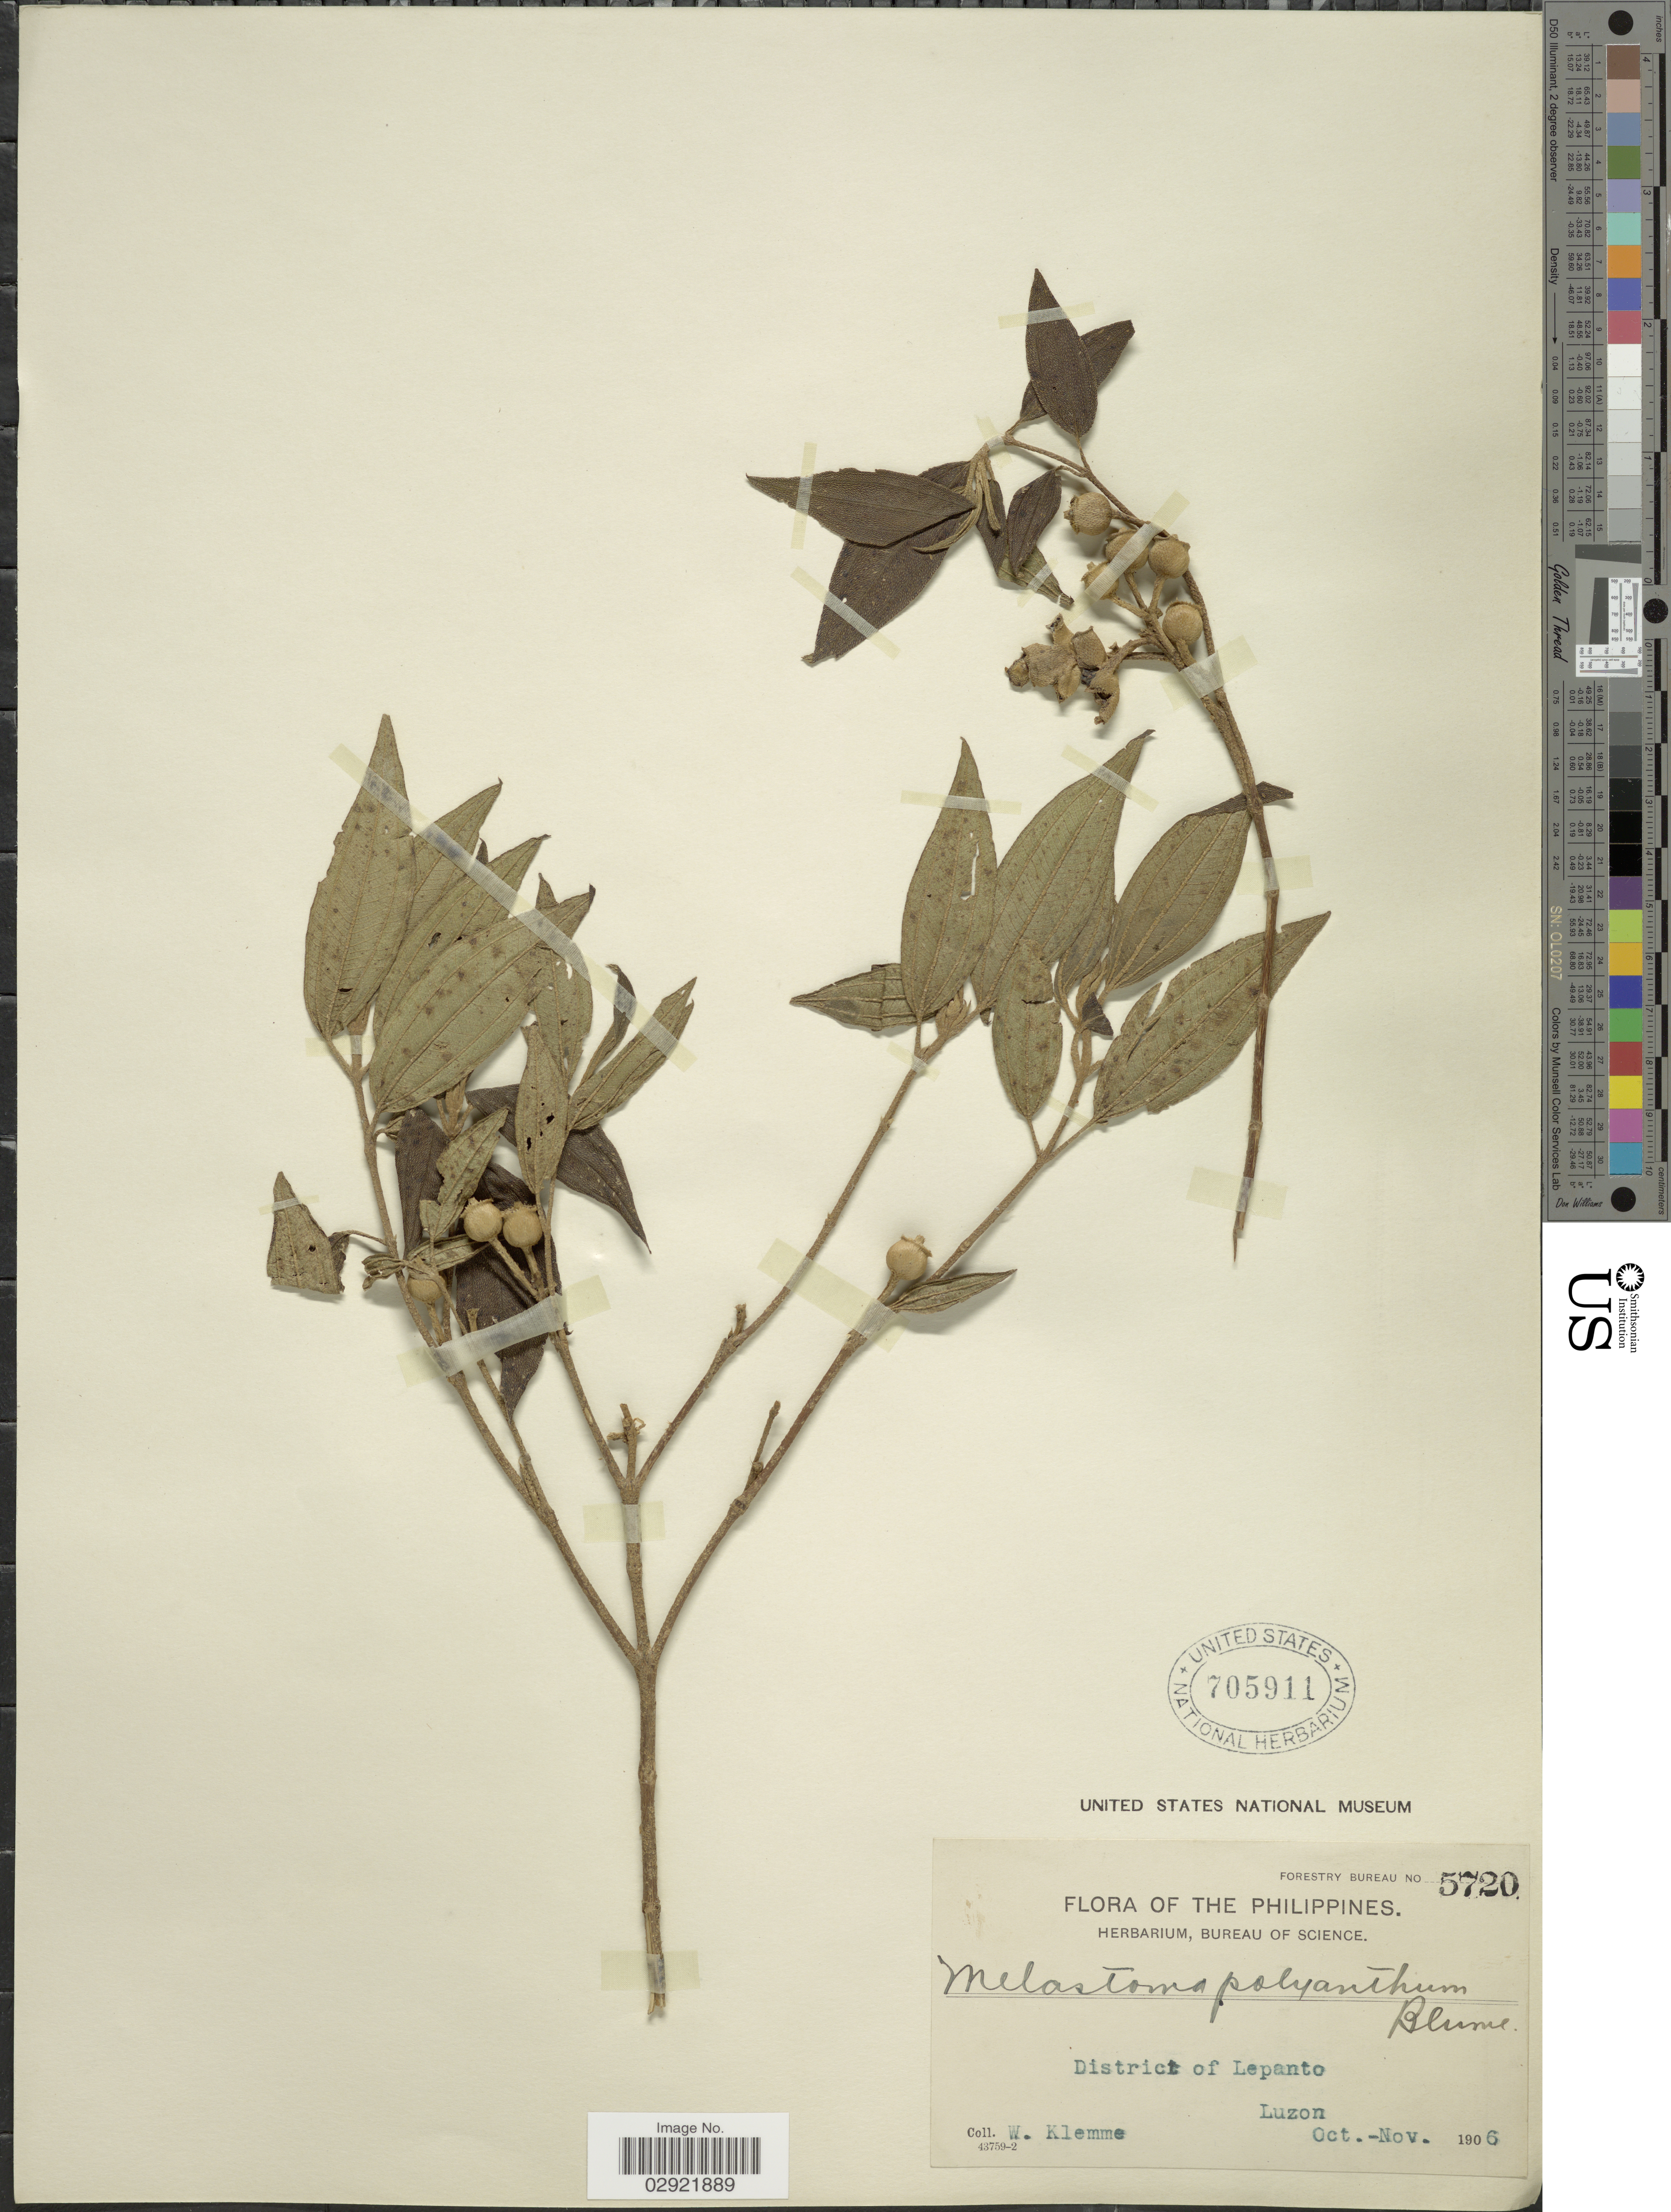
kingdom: Plantae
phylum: Tracheophyta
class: Magnoliopsida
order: Myrtales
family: Melastomataceae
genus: Melastoma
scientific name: Melastoma malabathricum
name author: L.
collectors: W. Klemme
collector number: Forestry Bureau 5720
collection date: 1906-10/1906-11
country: Philippines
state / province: Cordillera (Administrative Region)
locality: District of Lepanto, Luzon.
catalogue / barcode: US 705911